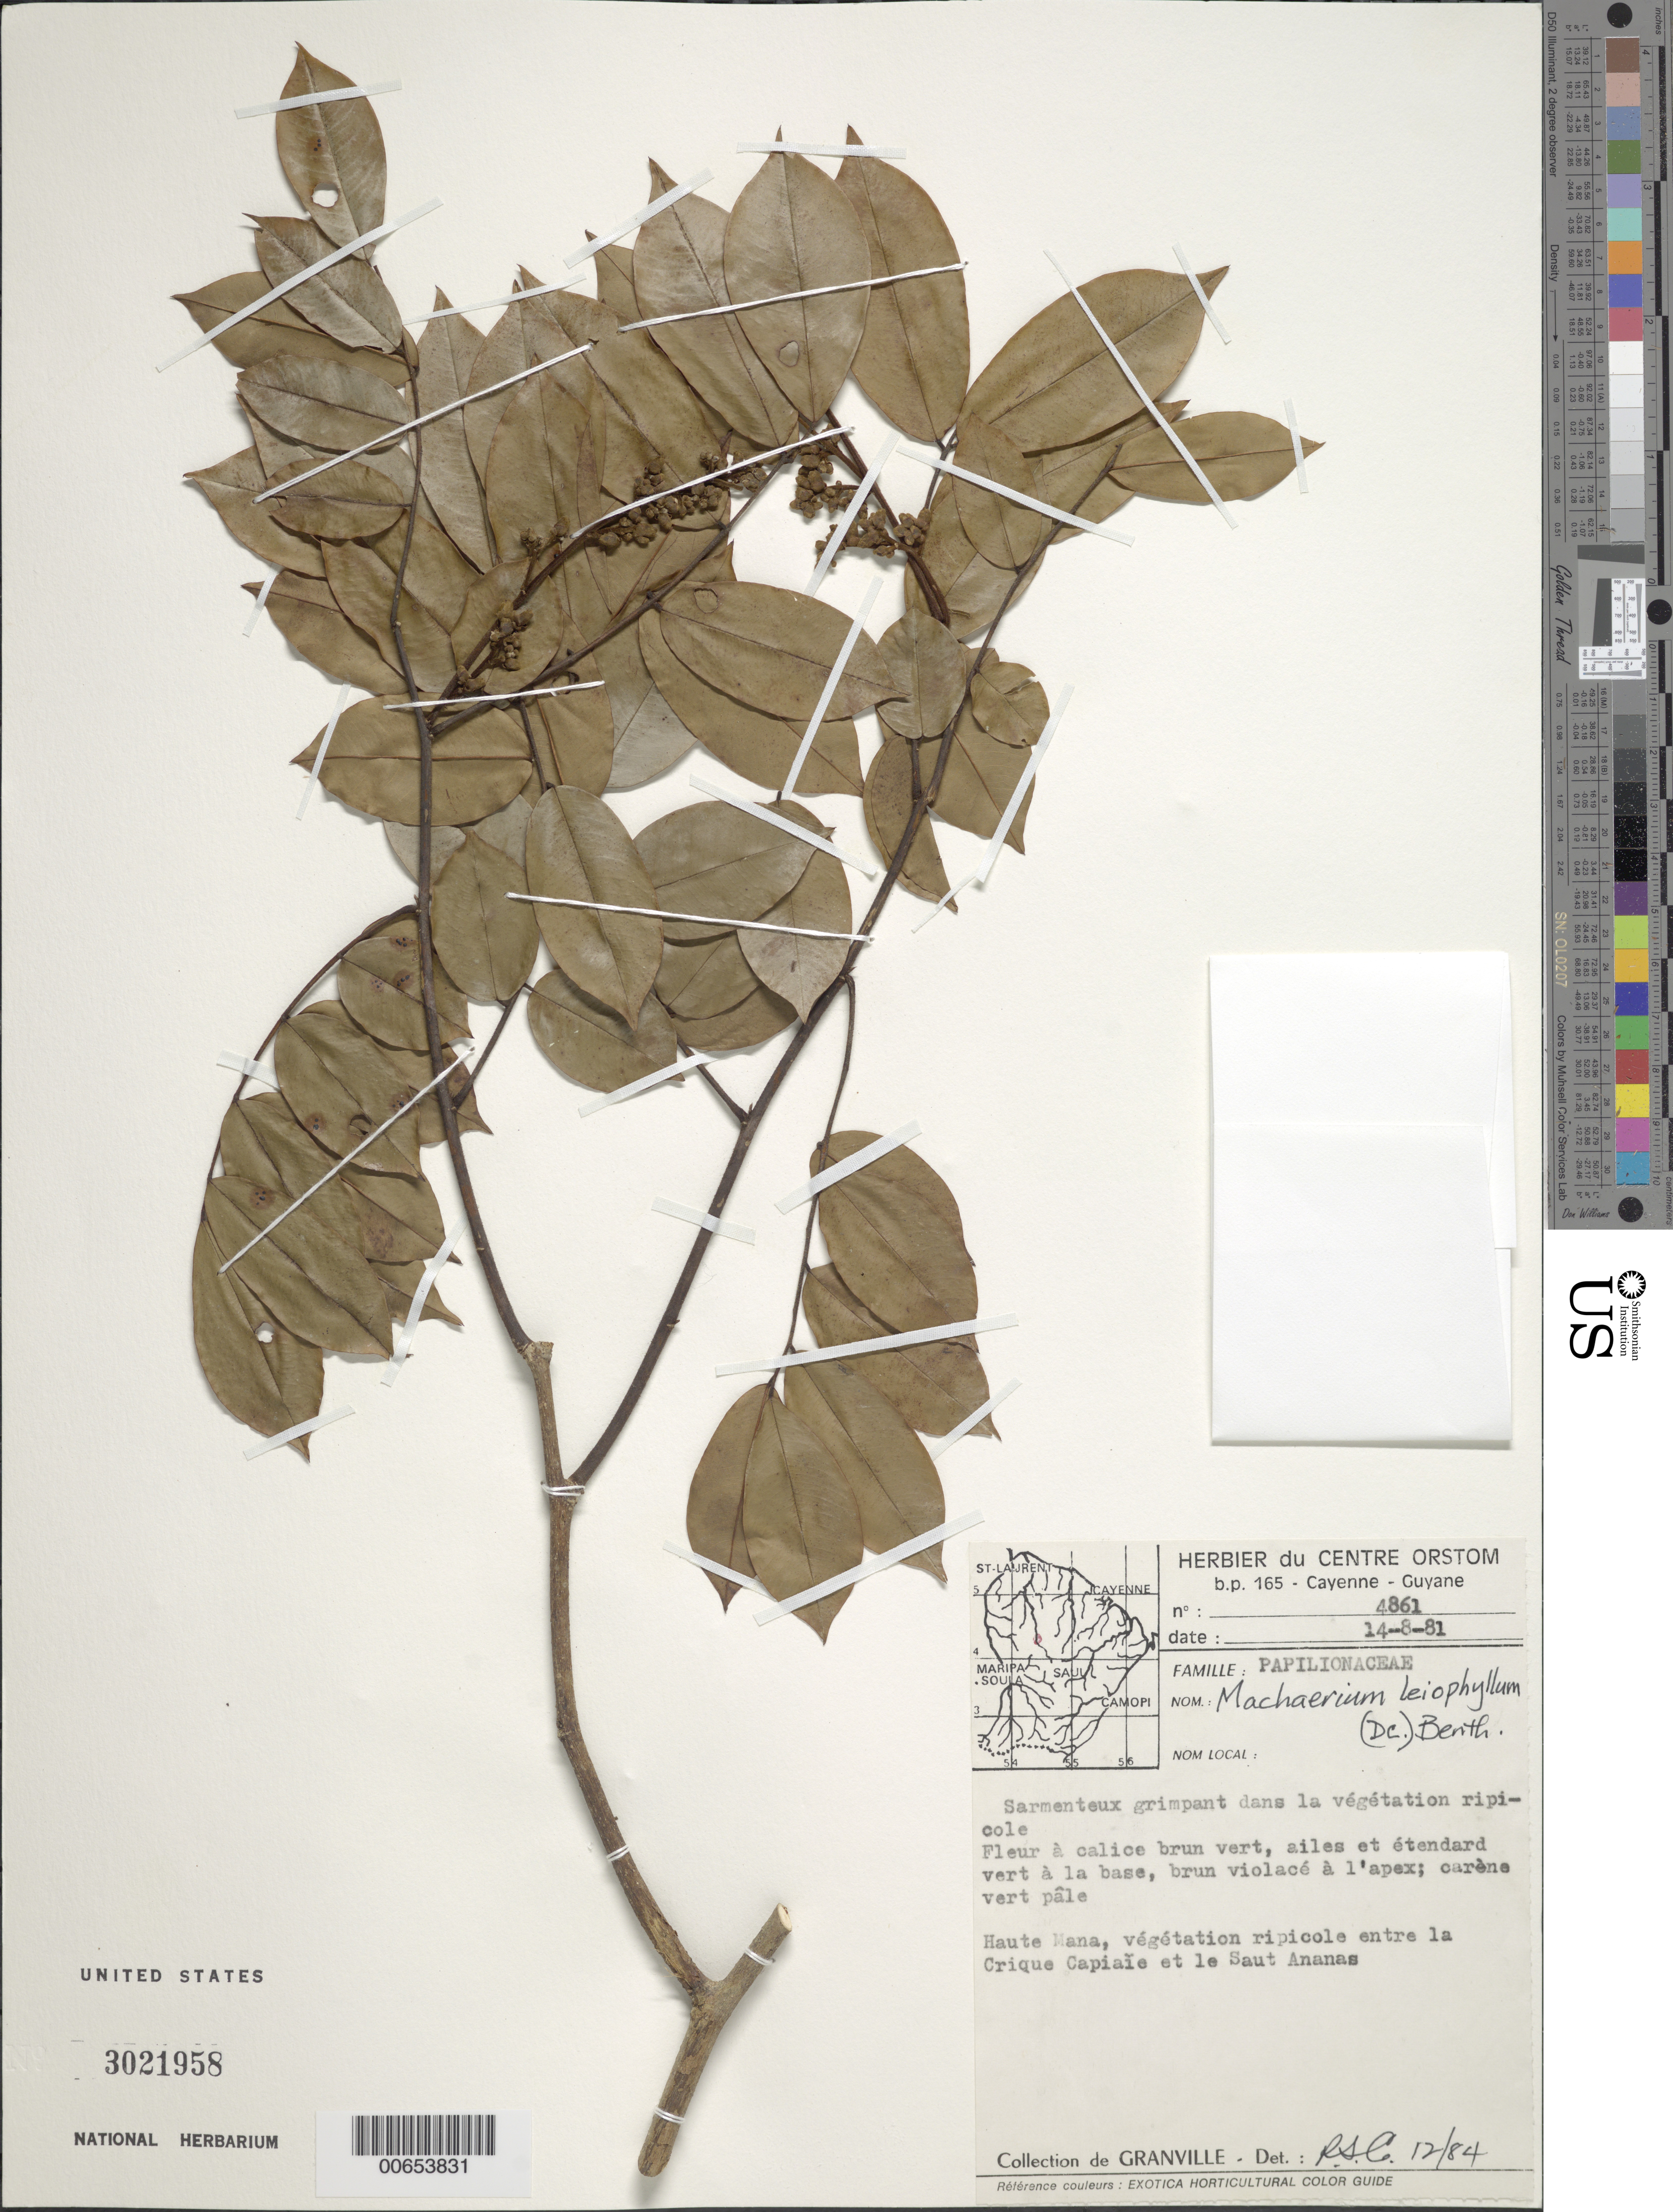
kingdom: Plantae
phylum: Tracheophyta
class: Magnoliopsida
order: Fabales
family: Fabaceae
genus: Machaerium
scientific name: Machaerium leiophyllum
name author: (DC.) Benth.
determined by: Cowan, R. S.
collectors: J.-J. de Granville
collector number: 4861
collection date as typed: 14-Aug-81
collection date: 1981-08-14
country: French Guiana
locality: Haute Riv. Mana, entre la crique Capaïe et le Saut Ananas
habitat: Riparian vegetation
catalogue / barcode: US 3021958